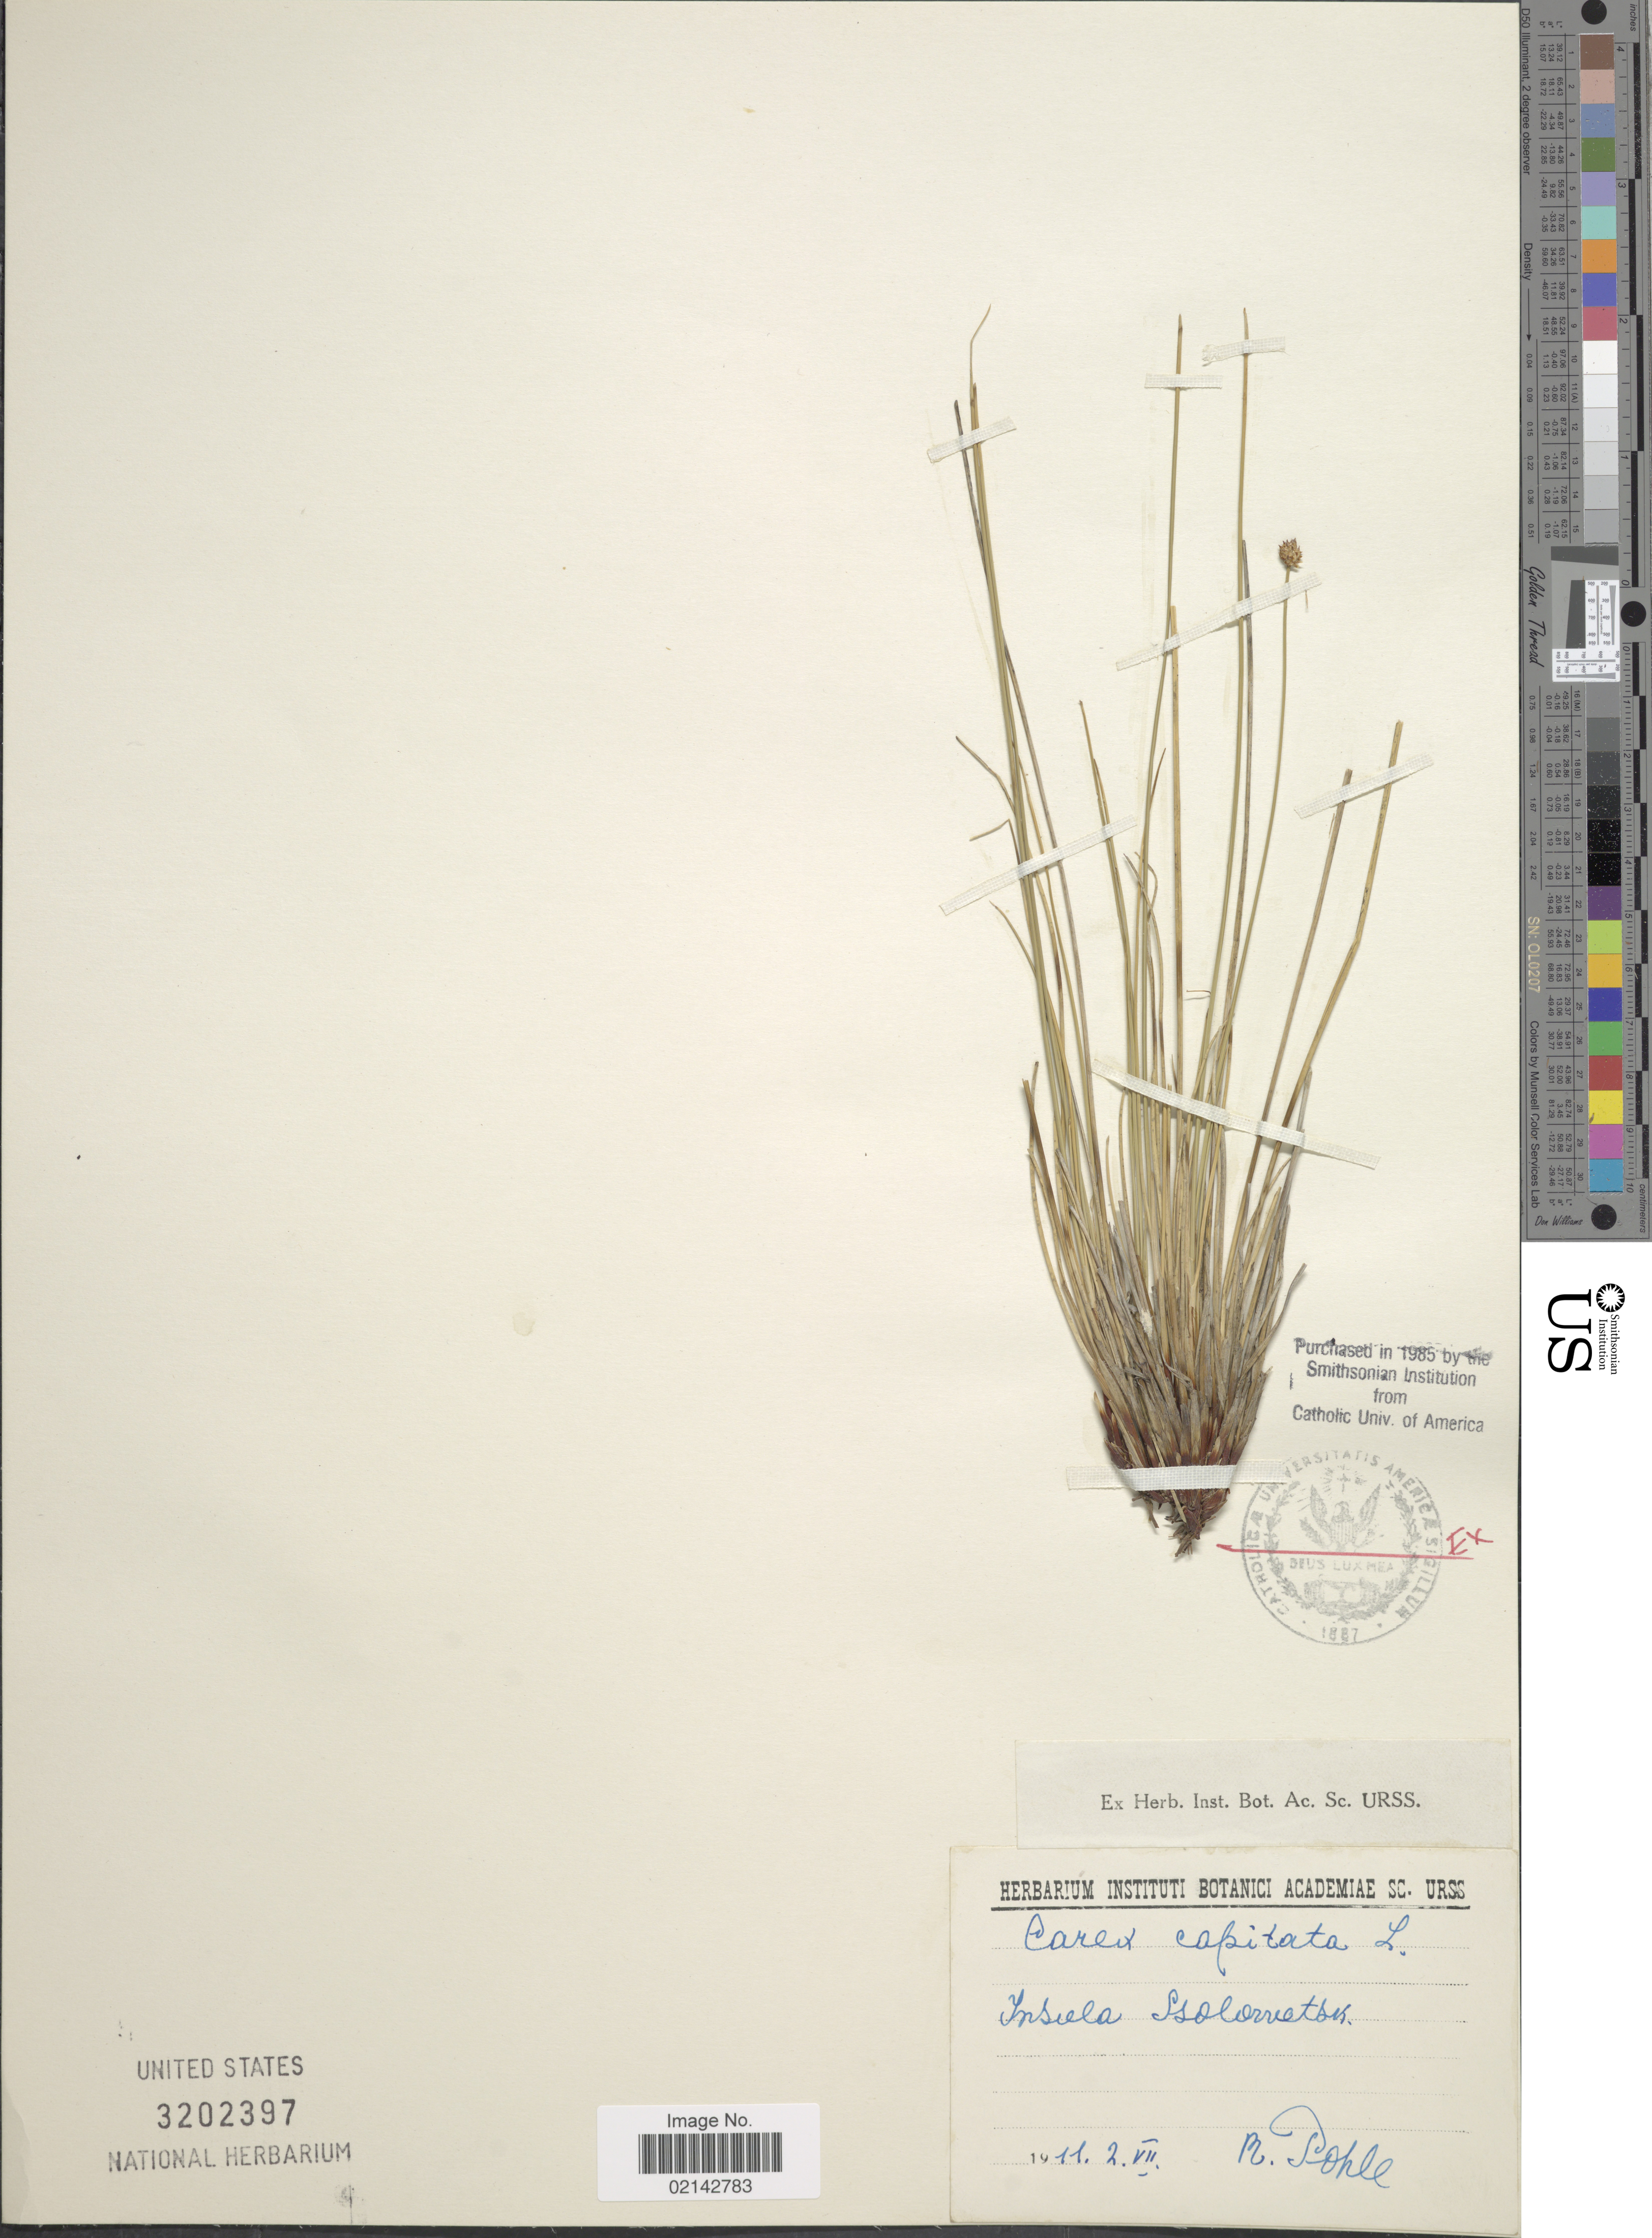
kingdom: Plantae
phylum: Tracheophyta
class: Liliopsida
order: Poales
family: Cyperaceae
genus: Carex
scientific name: Carex capitata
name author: L.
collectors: R. Pohle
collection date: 1911-07-02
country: Russian Federation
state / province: Karelia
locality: Insula Ssolowetsk.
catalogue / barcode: US 3202397